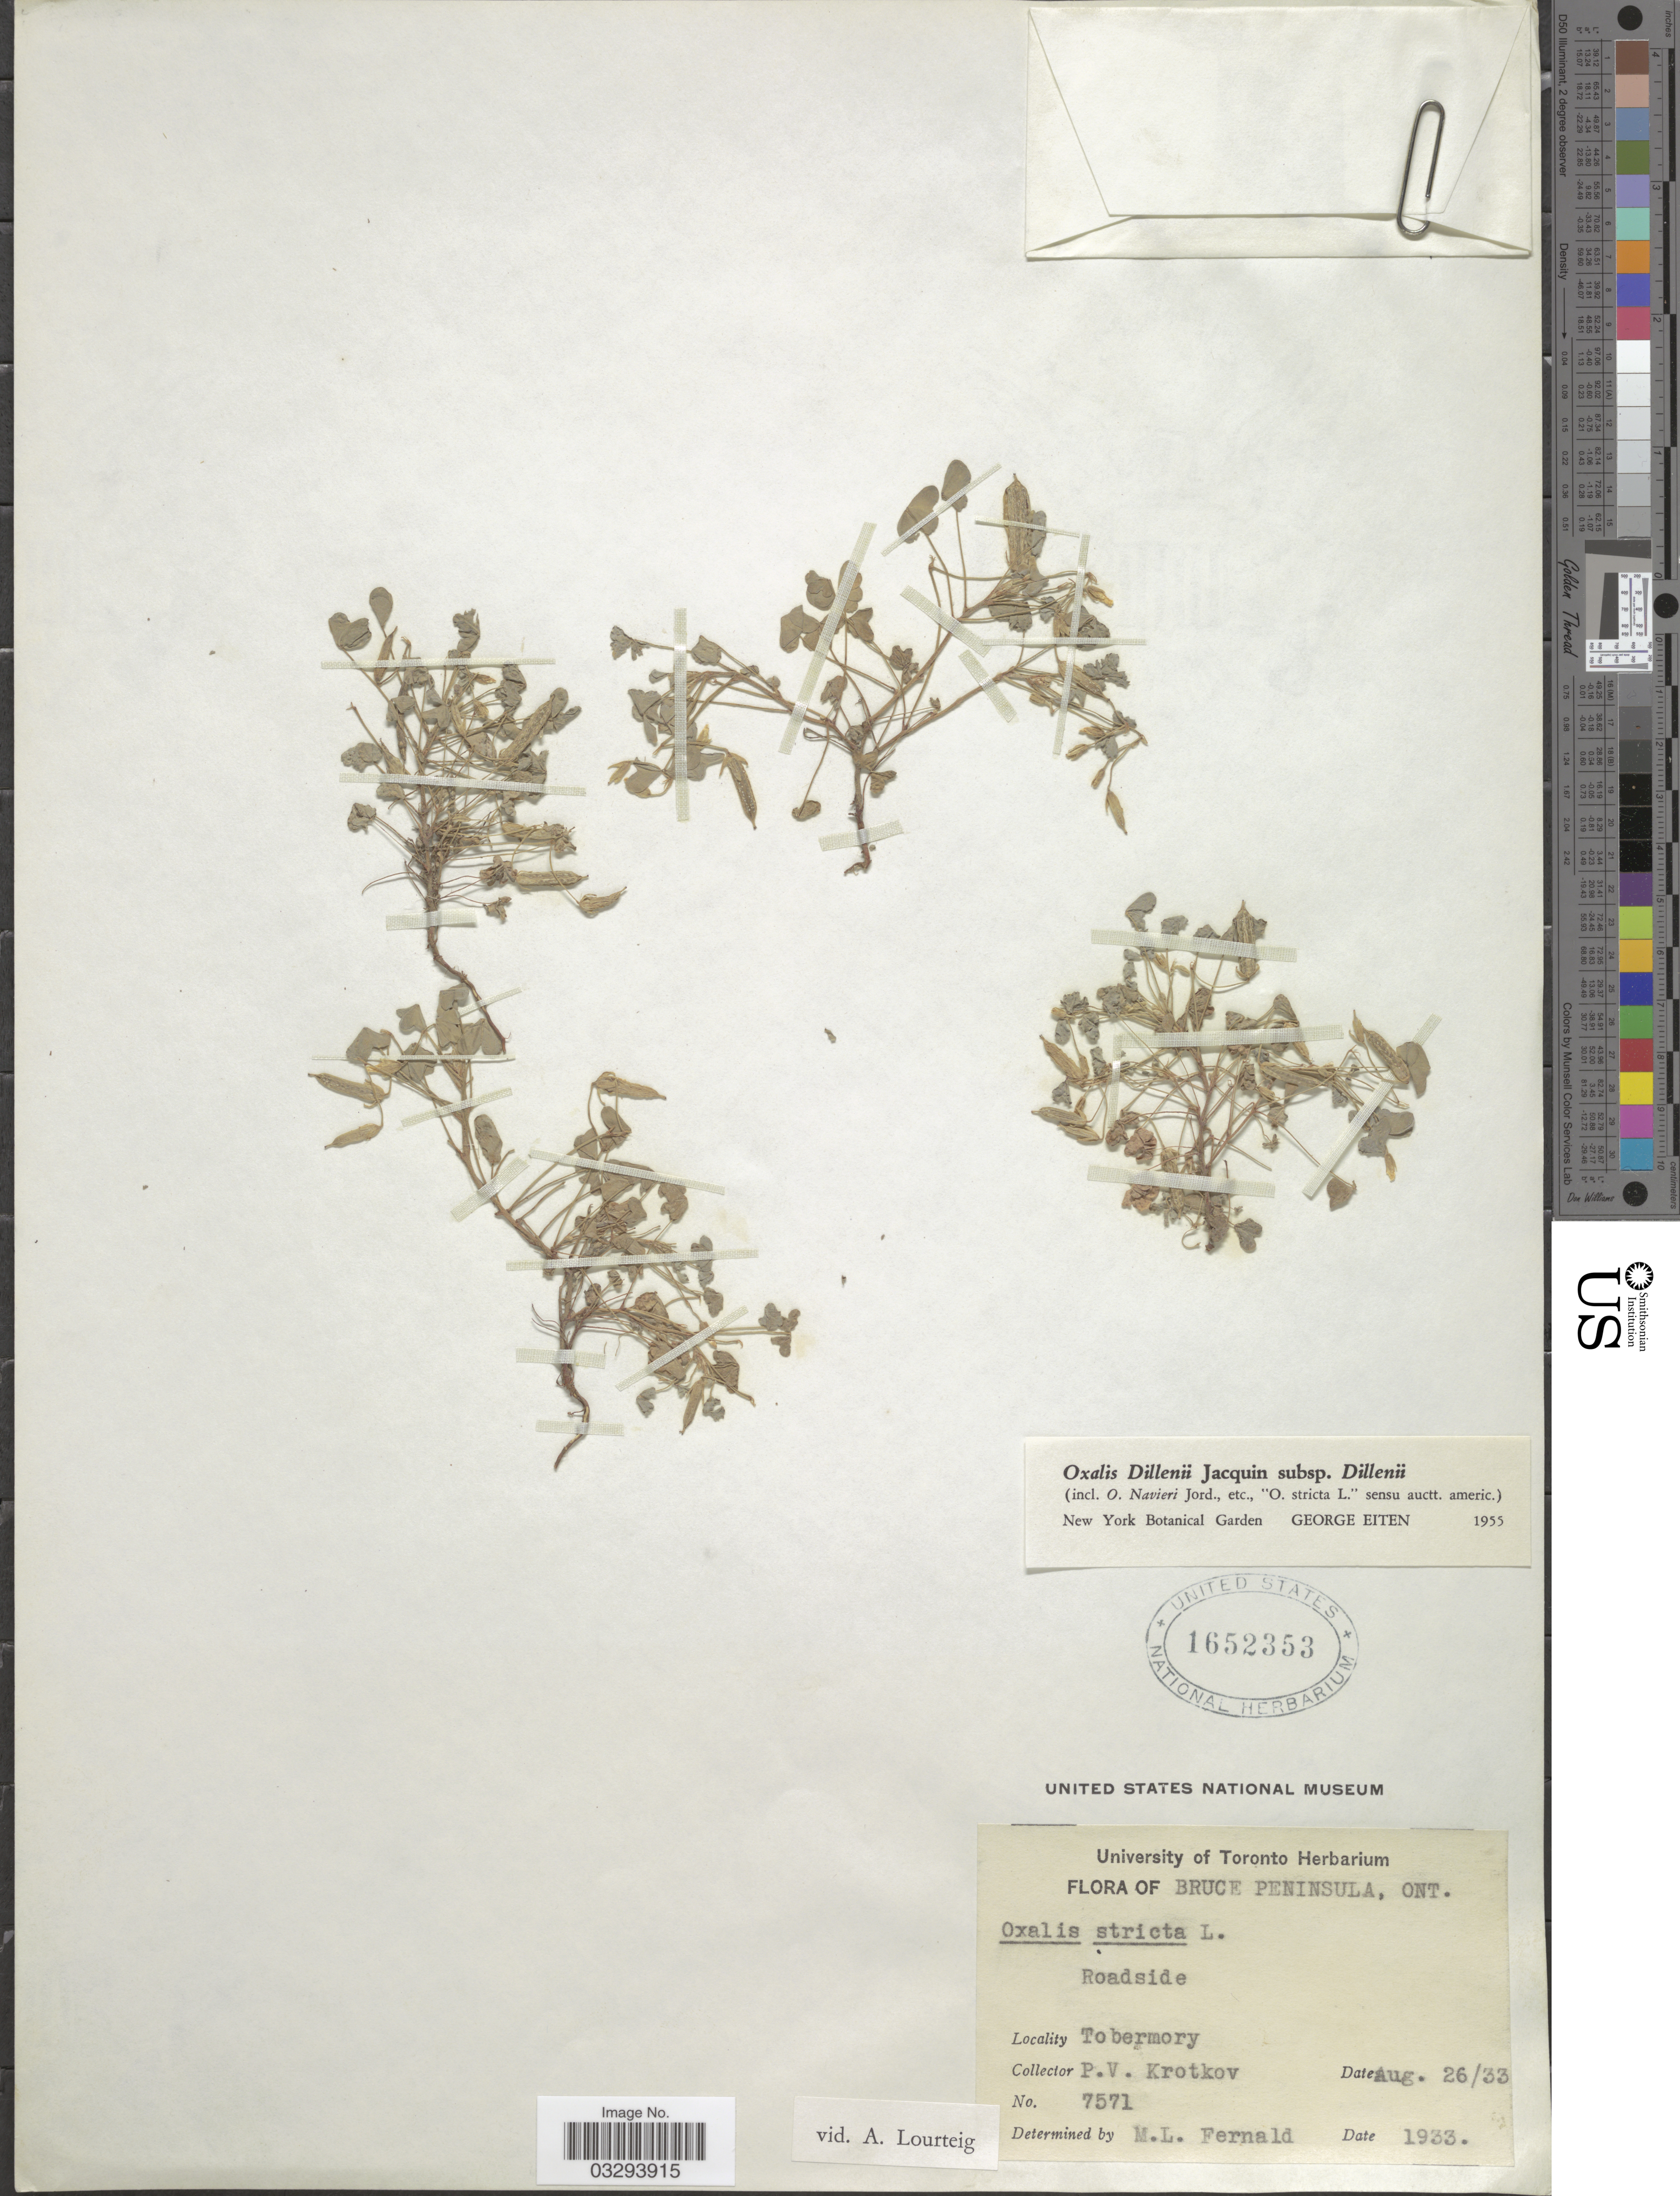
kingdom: Plantae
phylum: Tracheophyta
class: Magnoliopsida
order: Oxalidales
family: Oxalidaceae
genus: Oxalis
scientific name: Oxalis stricta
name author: L.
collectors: P. V. Krotkov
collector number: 7571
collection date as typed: Transcribed d/m/y: 26/8/33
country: Canada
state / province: Ontario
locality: Bruce Peninsula. Tobermory.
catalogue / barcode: US 1652353